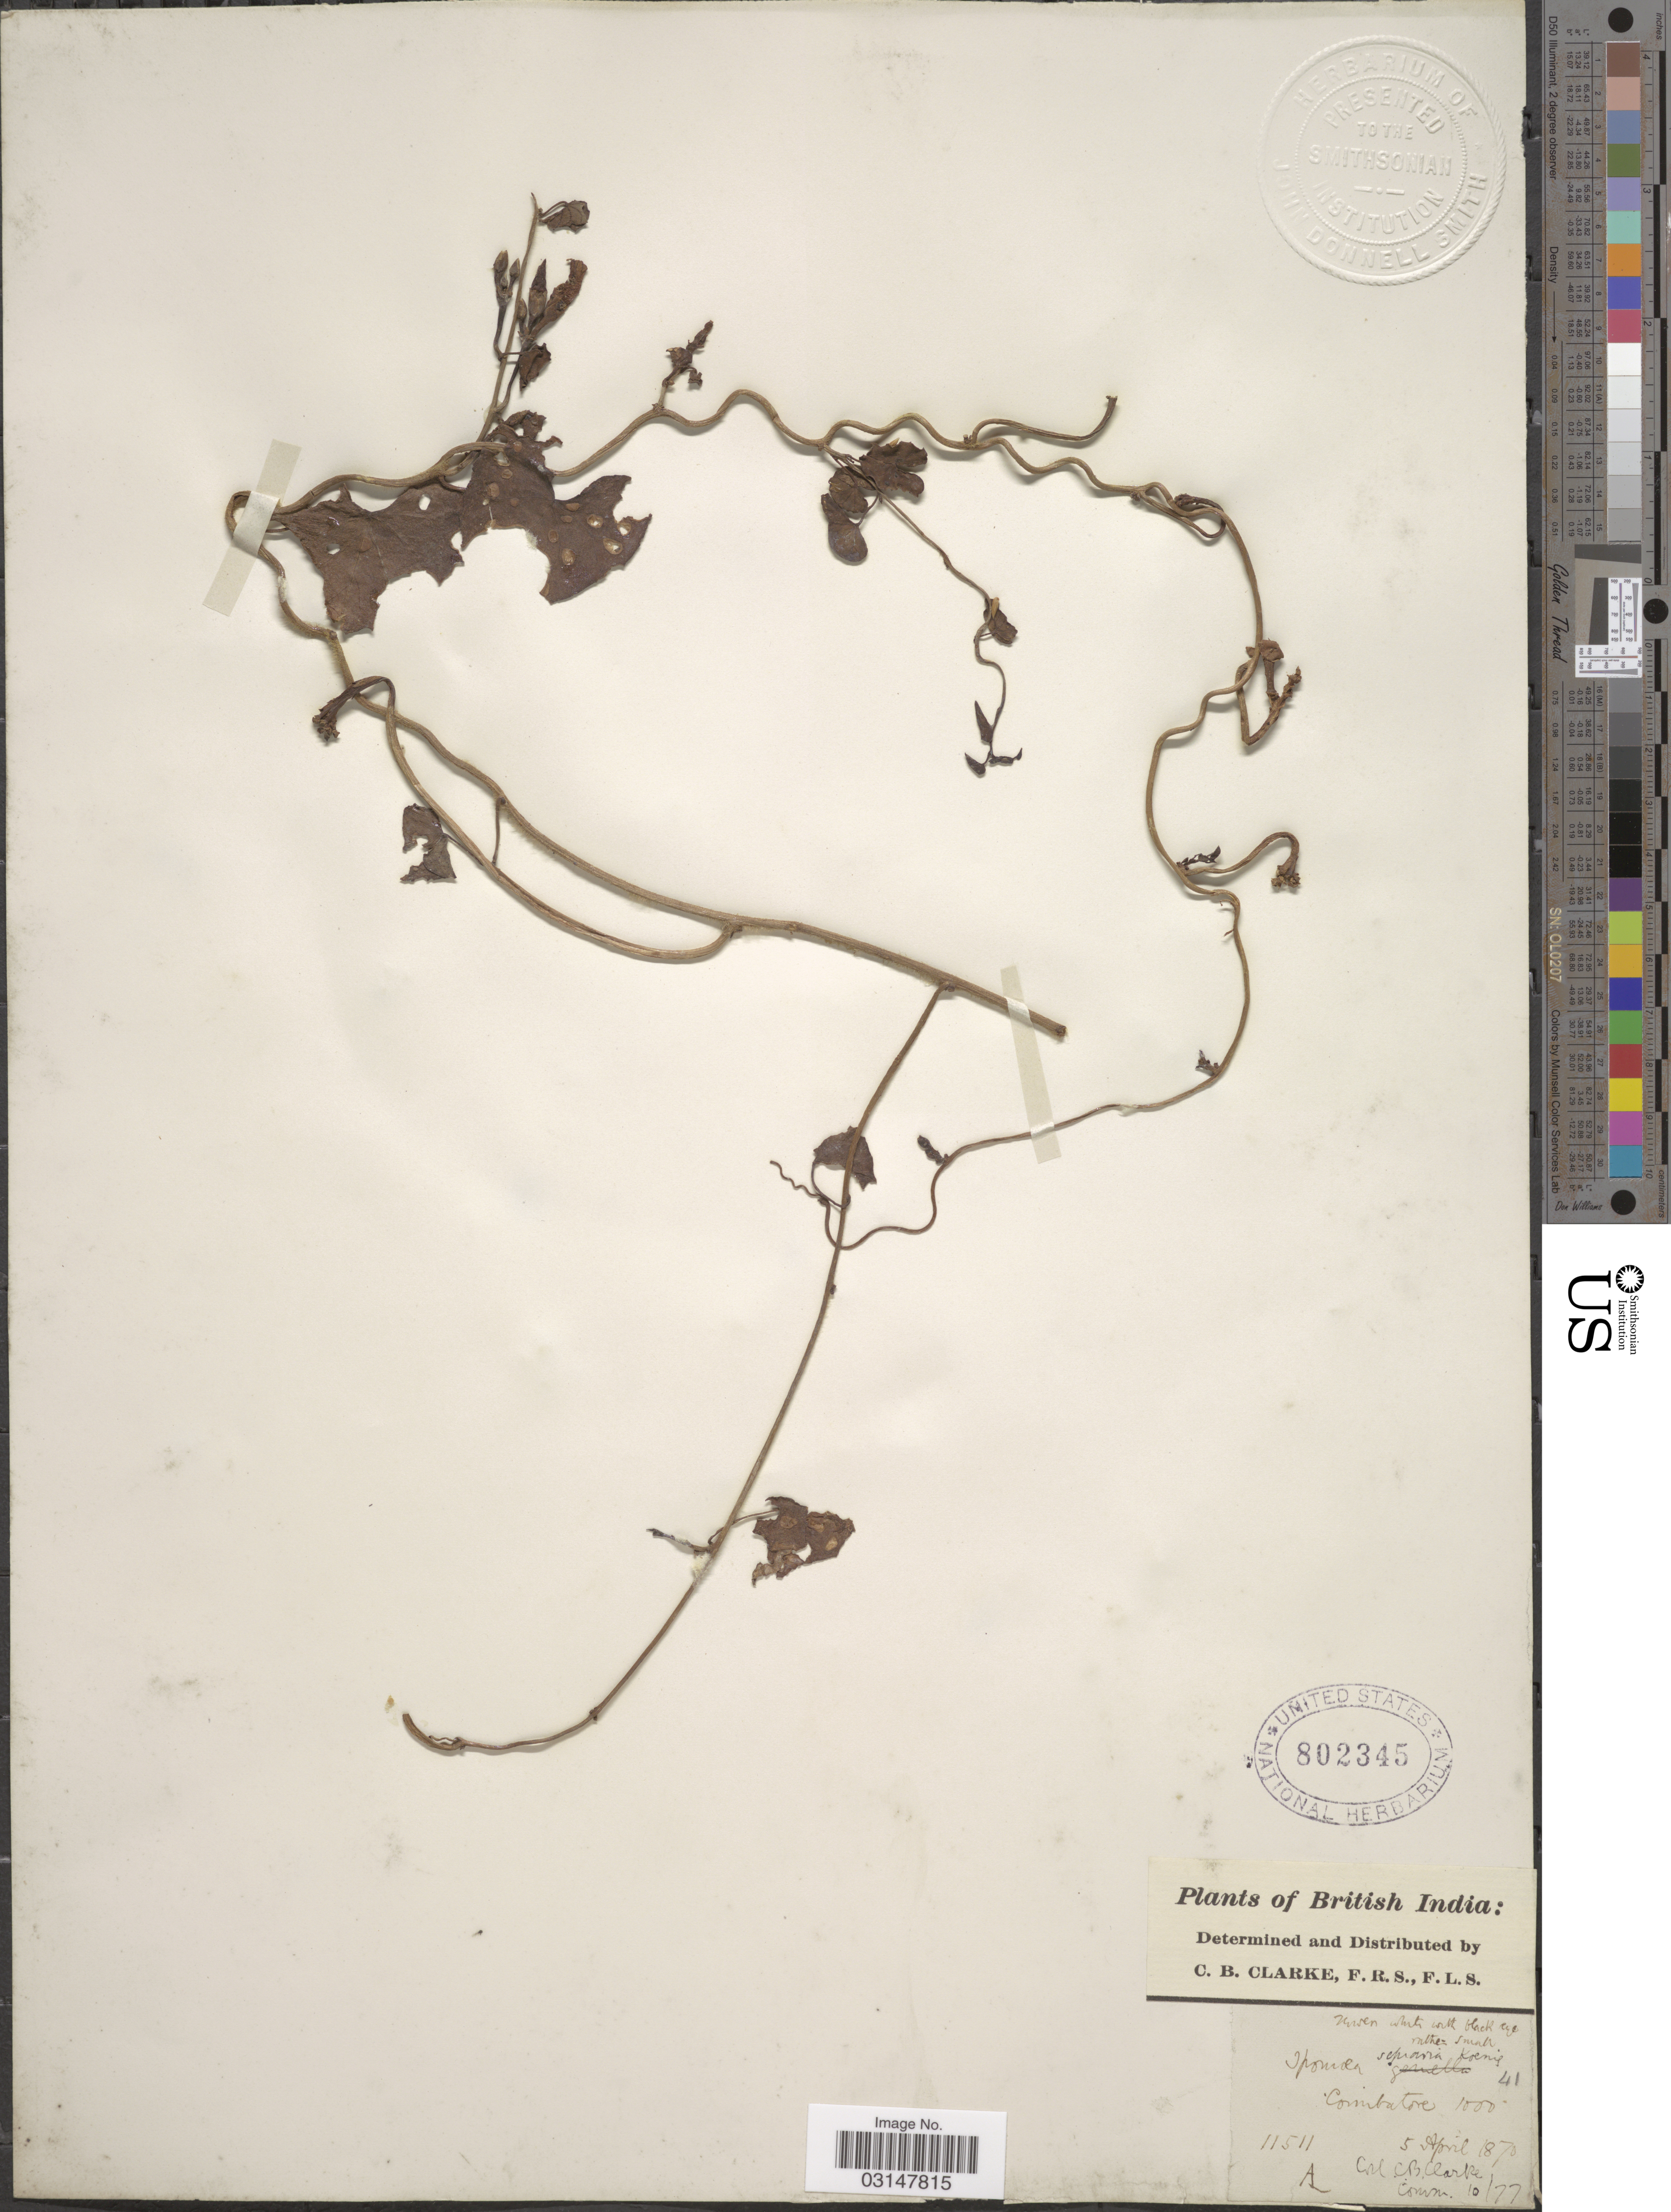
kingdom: Plantae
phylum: Tracheophyta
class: Magnoliopsida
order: Solanales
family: Convolvulaceae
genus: Ipomoea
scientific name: Ipomoea sepiaria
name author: Koenig ex Roxb.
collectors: C. B. Clarke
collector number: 11511A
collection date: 1870-04-05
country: India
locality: British India. Coimbatore.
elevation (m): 305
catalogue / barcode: US 802345